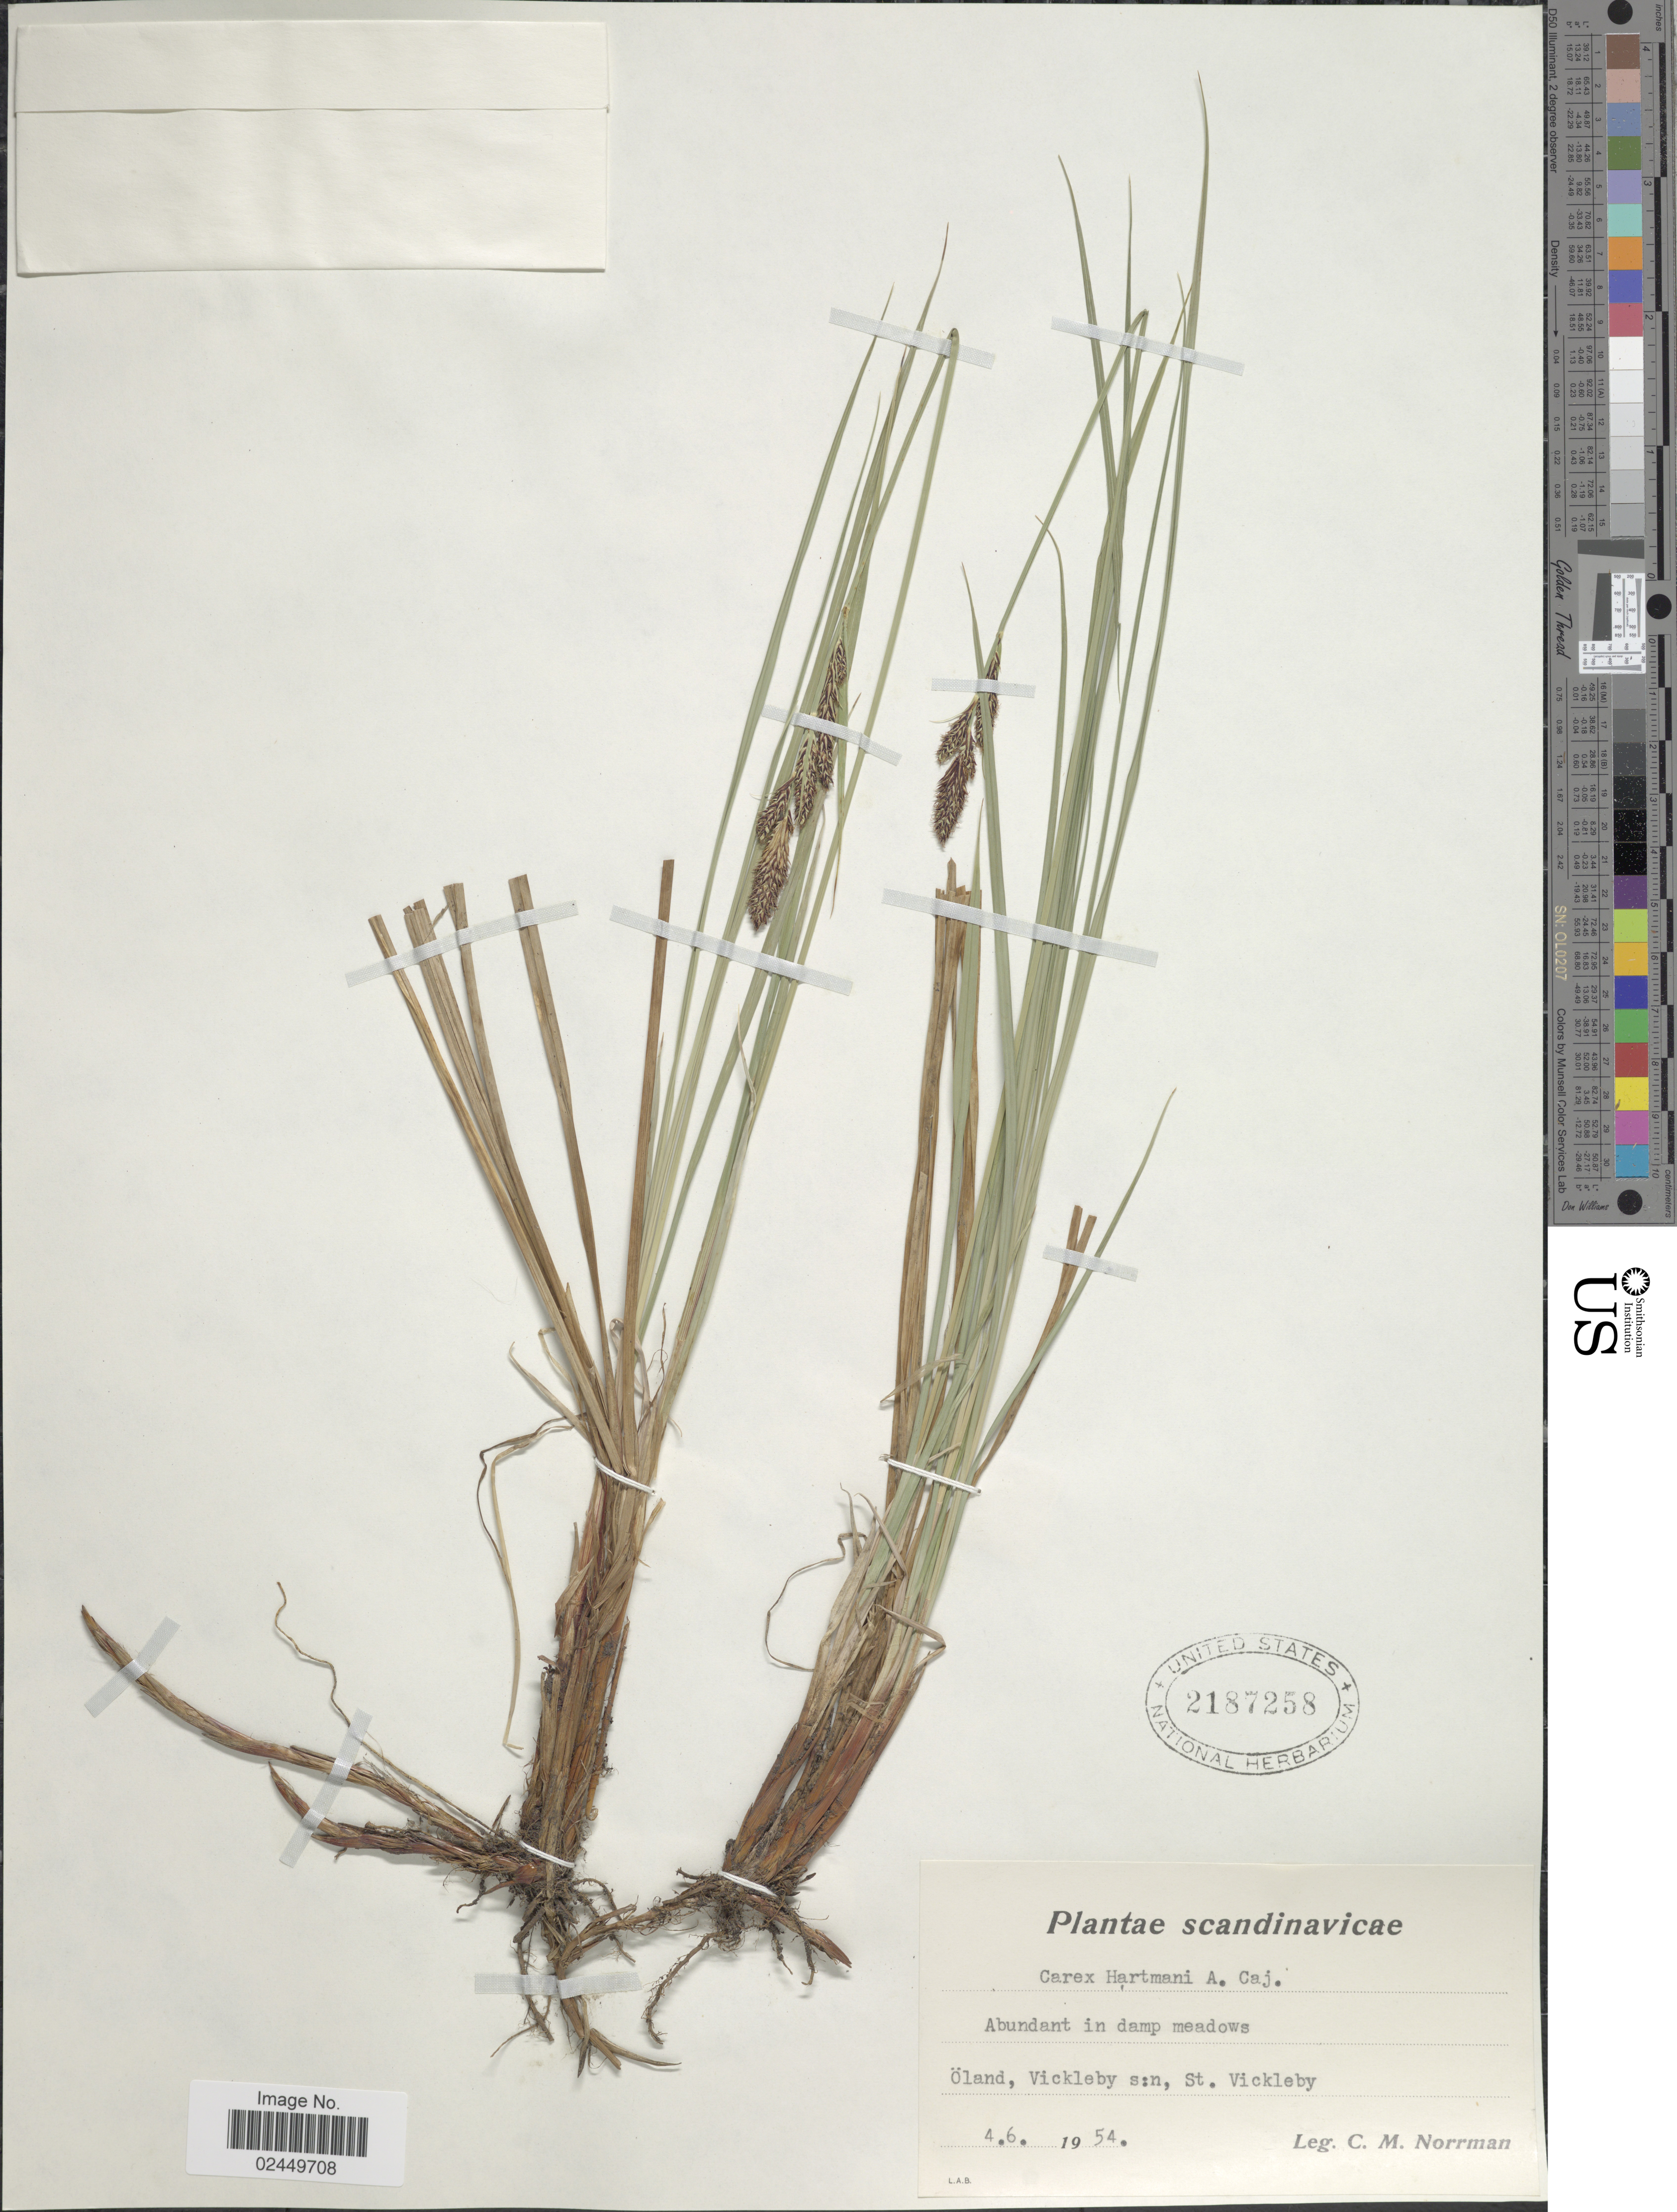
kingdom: Plantae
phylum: Tracheophyta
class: Liliopsida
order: Poales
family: Cyperaceae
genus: Carex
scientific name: Carex hartmaniorum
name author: A. Cajander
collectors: C. Norrman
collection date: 1954-06-04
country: Sweden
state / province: Kalmar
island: Oland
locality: Scandinavicae. Öland, Vickleby s:n, St. Vickleby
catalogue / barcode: US 2187258